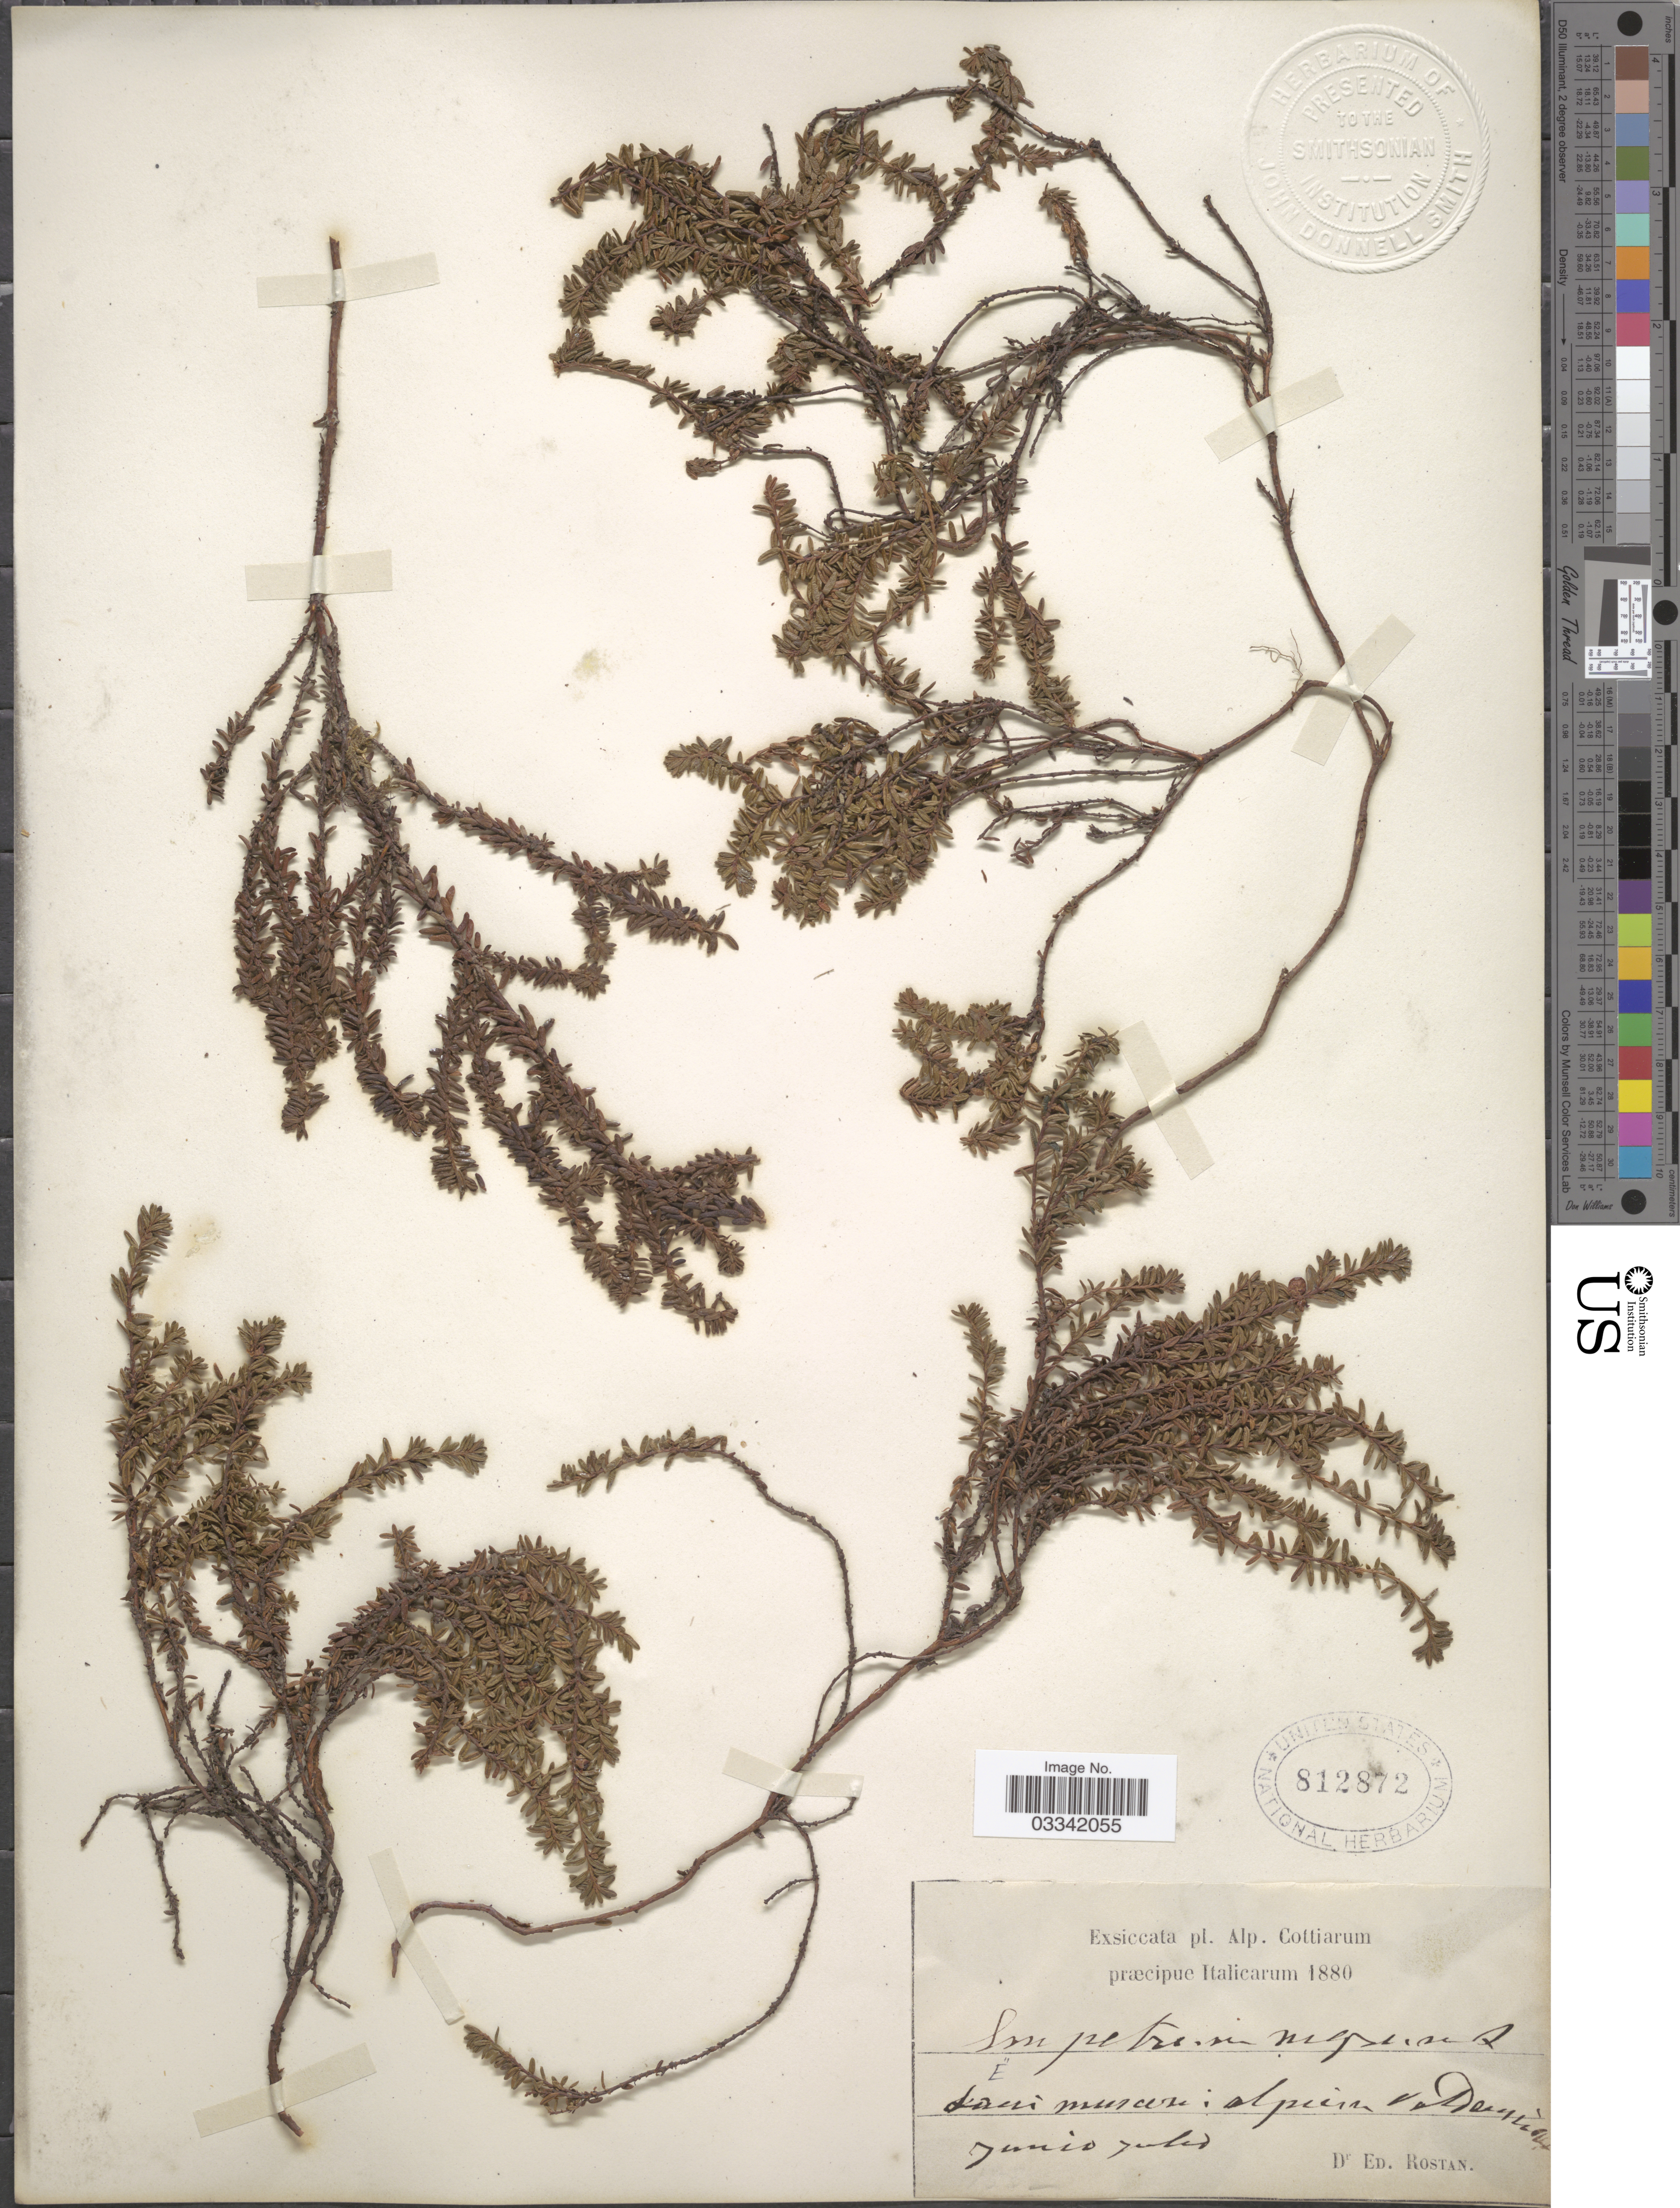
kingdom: Plantae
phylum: Tracheophyta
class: Magnoliopsida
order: Ericales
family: Ericaceae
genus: Empetrum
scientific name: Empetrum nigrum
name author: L.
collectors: E. Rostan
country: Italy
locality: Exsiccata pl. Alp. Cottiarum præcipue Italicarum, [illegible text].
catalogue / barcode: US 812872